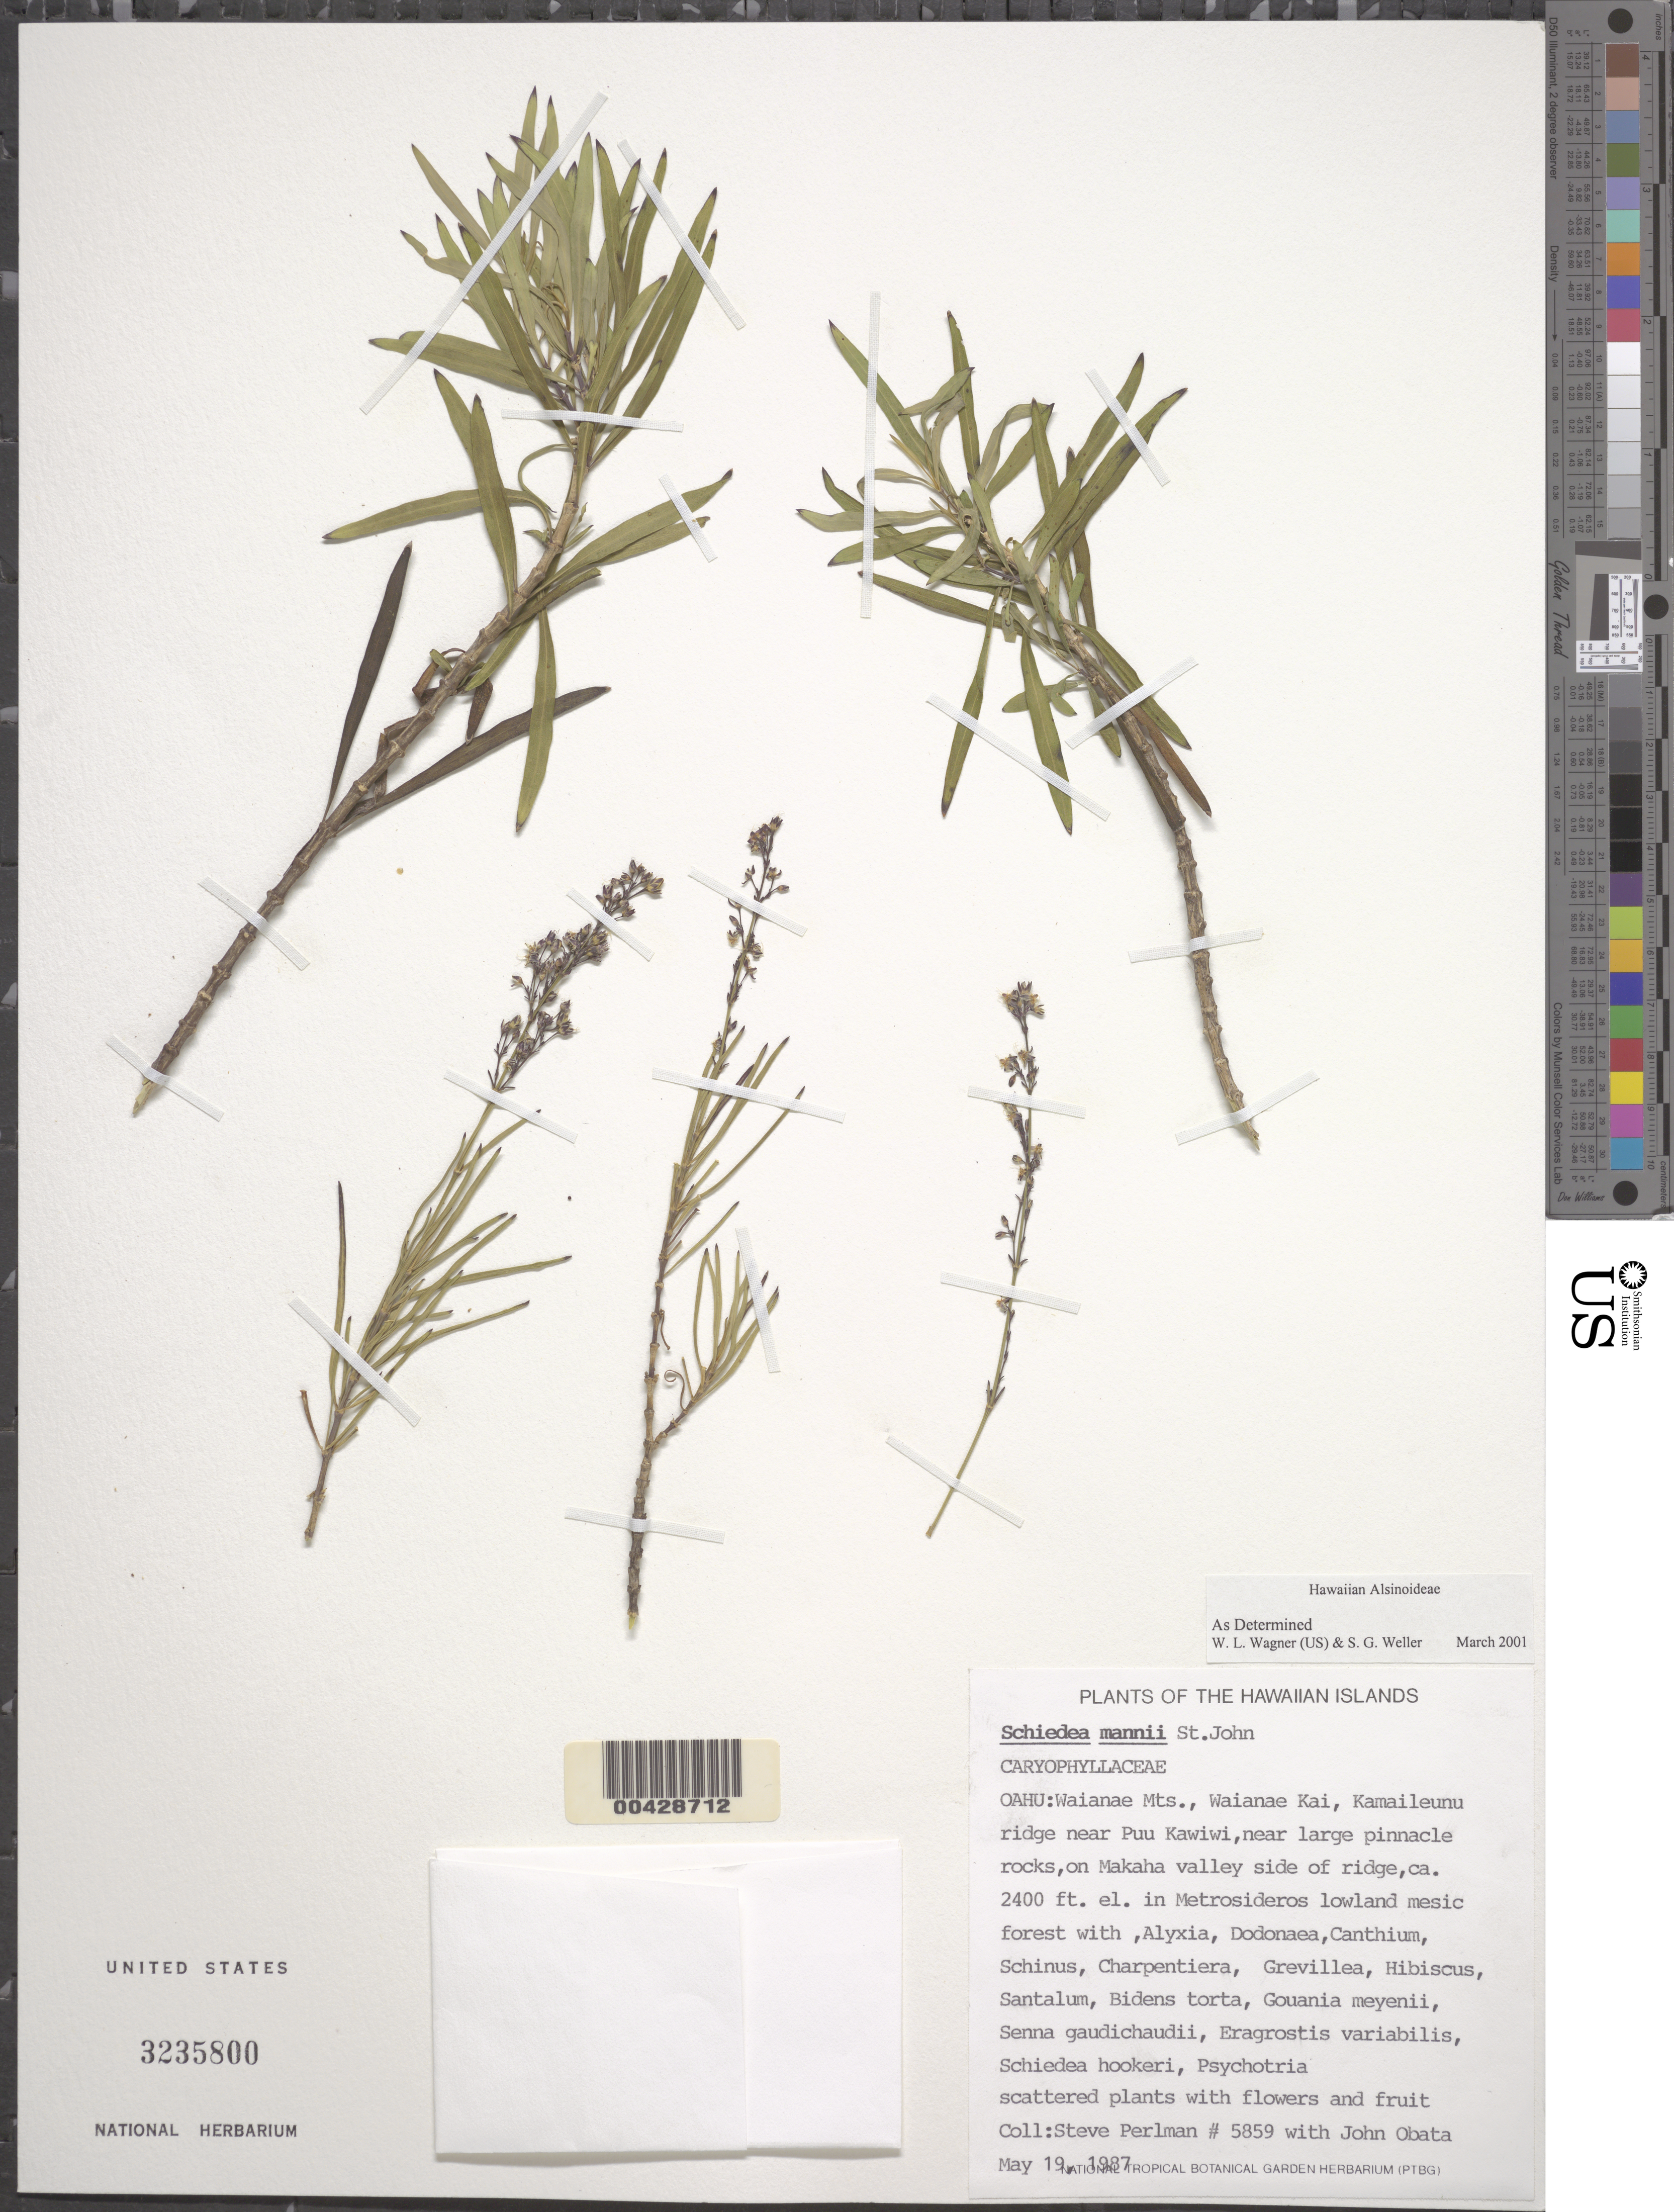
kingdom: Plantae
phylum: Tracheophyta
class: Magnoliopsida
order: Caryophyllales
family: Caryophyllaceae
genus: Schiedea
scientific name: Schiedea mannii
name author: H. St. John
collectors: S. P. Perlman & J. Obata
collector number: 5859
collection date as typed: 19 May 1987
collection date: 1987-05-19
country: United States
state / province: Hawaii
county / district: Honolulu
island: Oahu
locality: Wainae Mts., Waianae Kai, Kamaileunu ridge near Puu Kawiwi, near large pinnacle rocks, on Makaha valley side of ridge.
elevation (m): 732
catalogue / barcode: US 3235800